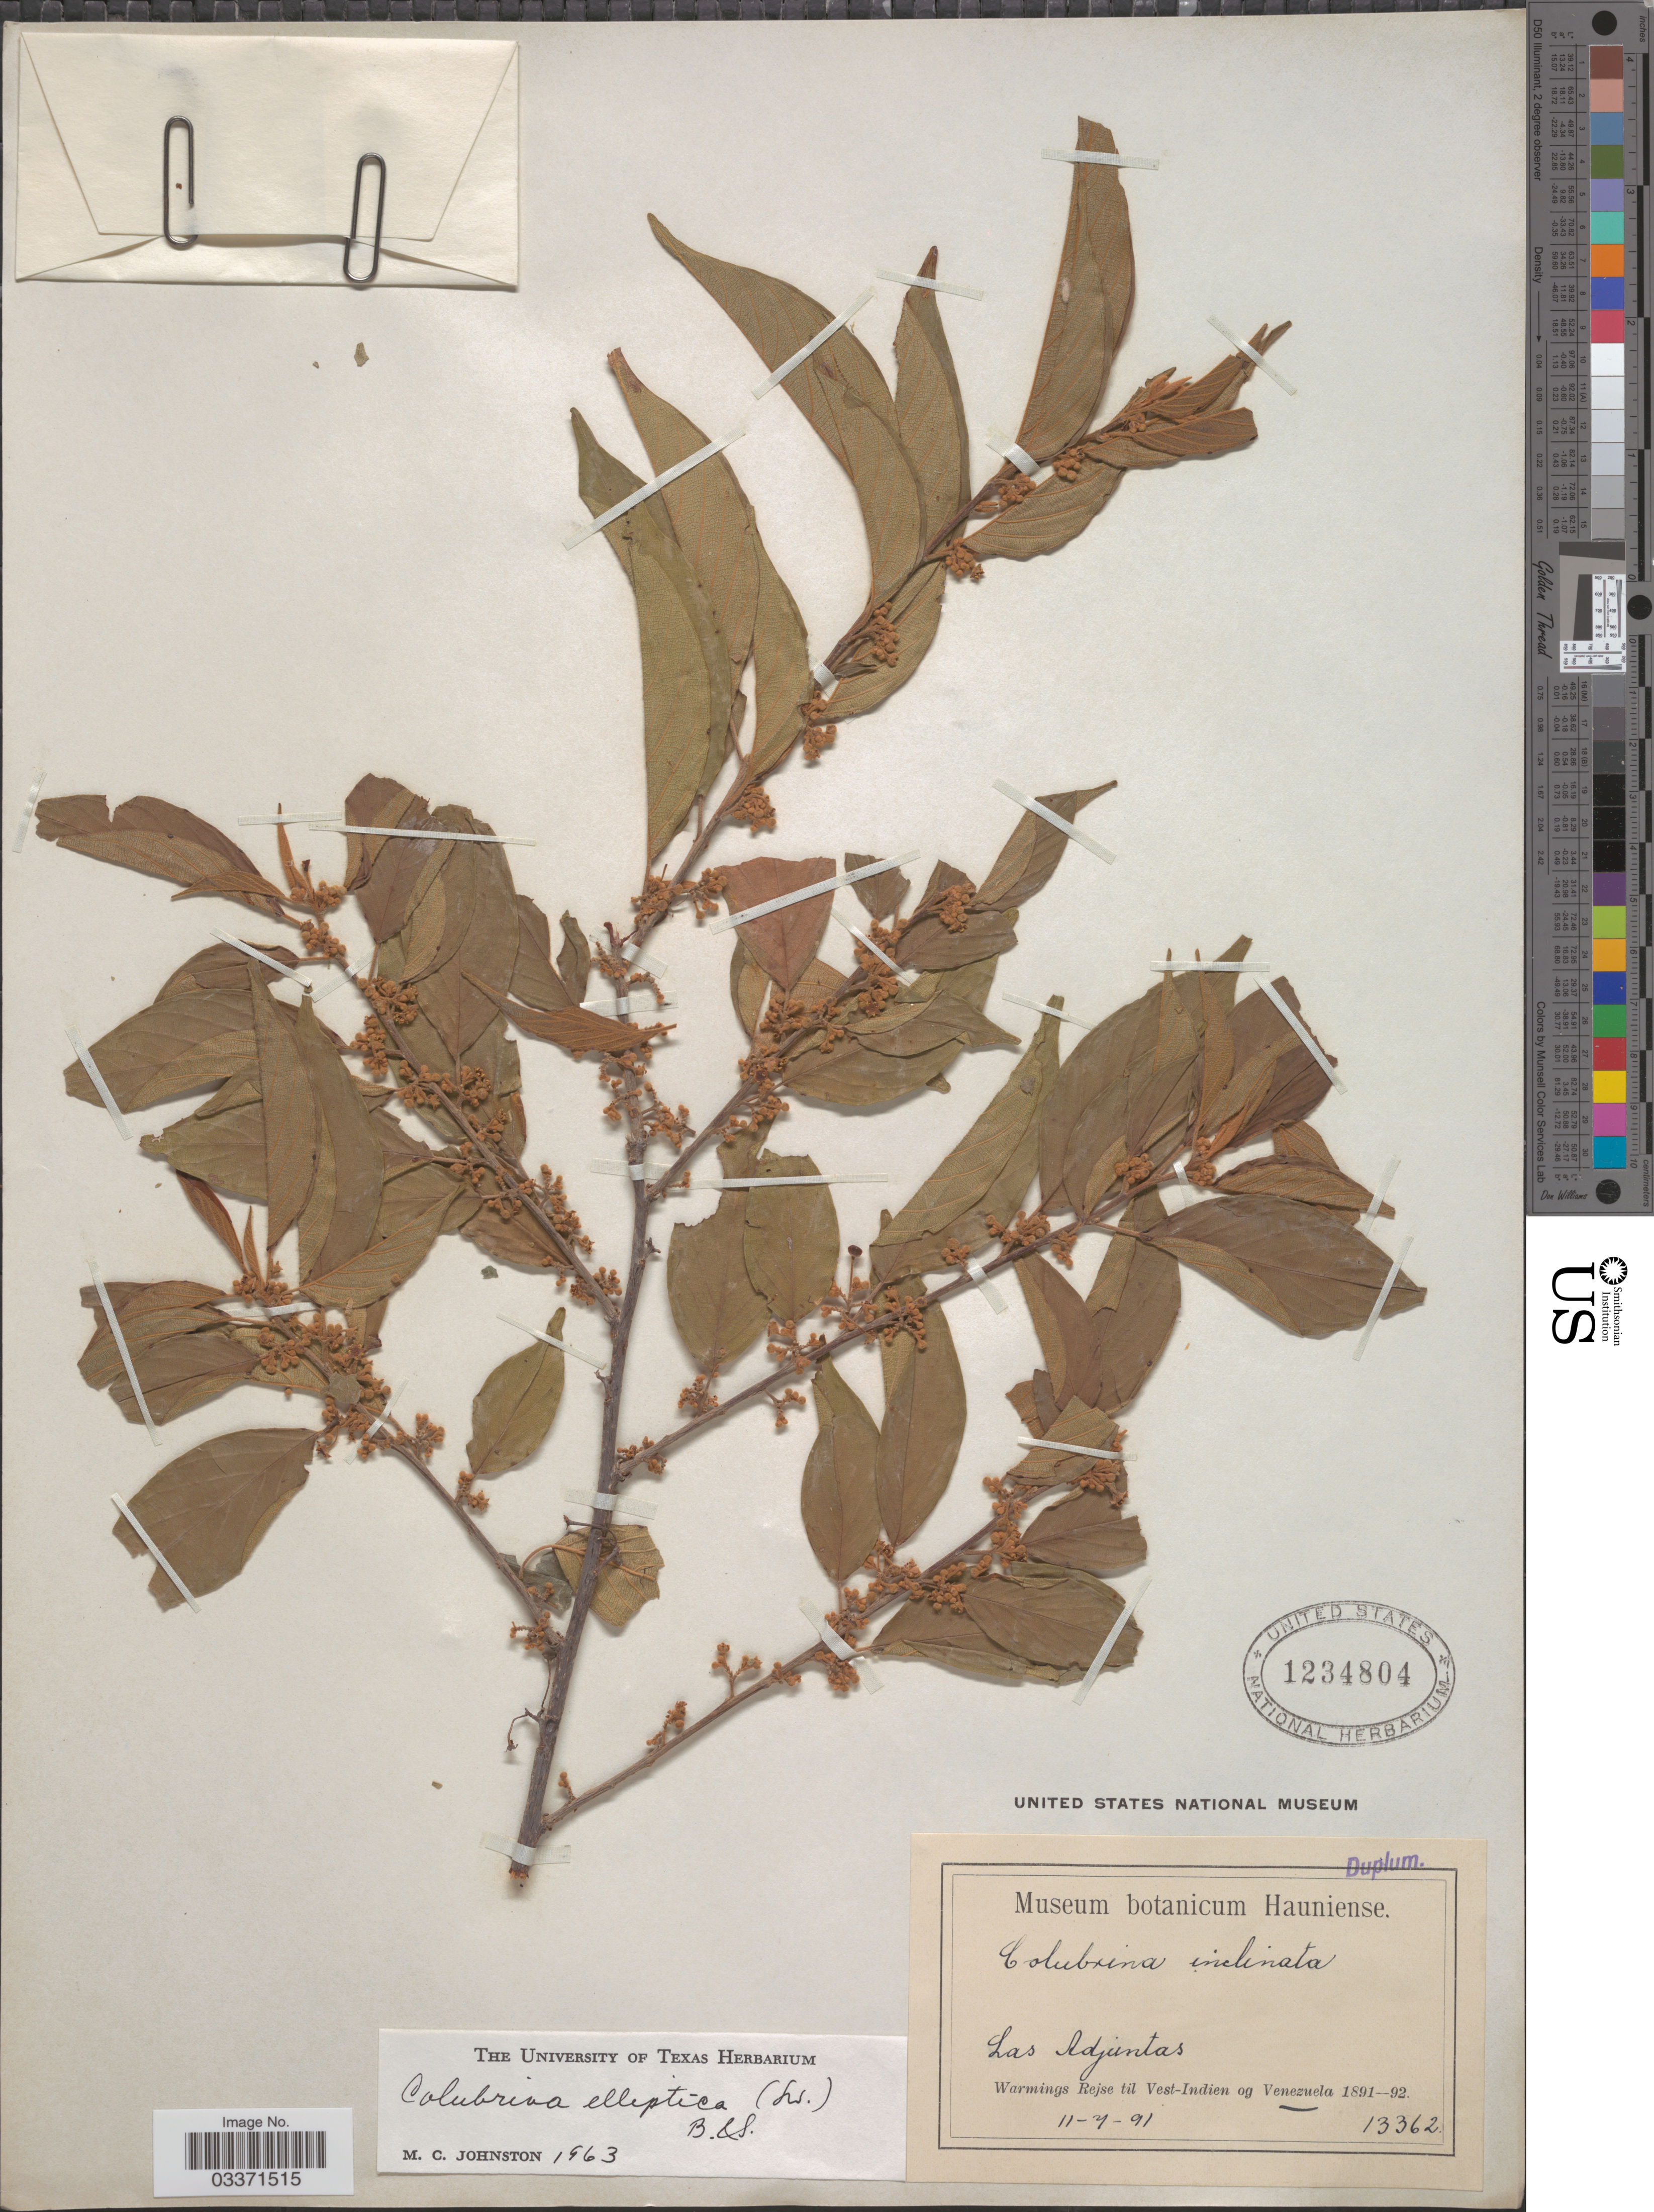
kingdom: Plantae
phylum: Tracheophyta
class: Magnoliopsida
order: Rosales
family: Rhamnaceae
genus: Colubrina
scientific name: Colubrina elliptica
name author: (Sw.) Brizicky & W.L. Stern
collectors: W. Rejse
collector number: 13362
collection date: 1891-07-11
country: Venezuela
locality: Las Adjuntas, Vest-Indien og Venezuela.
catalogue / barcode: US 1234804